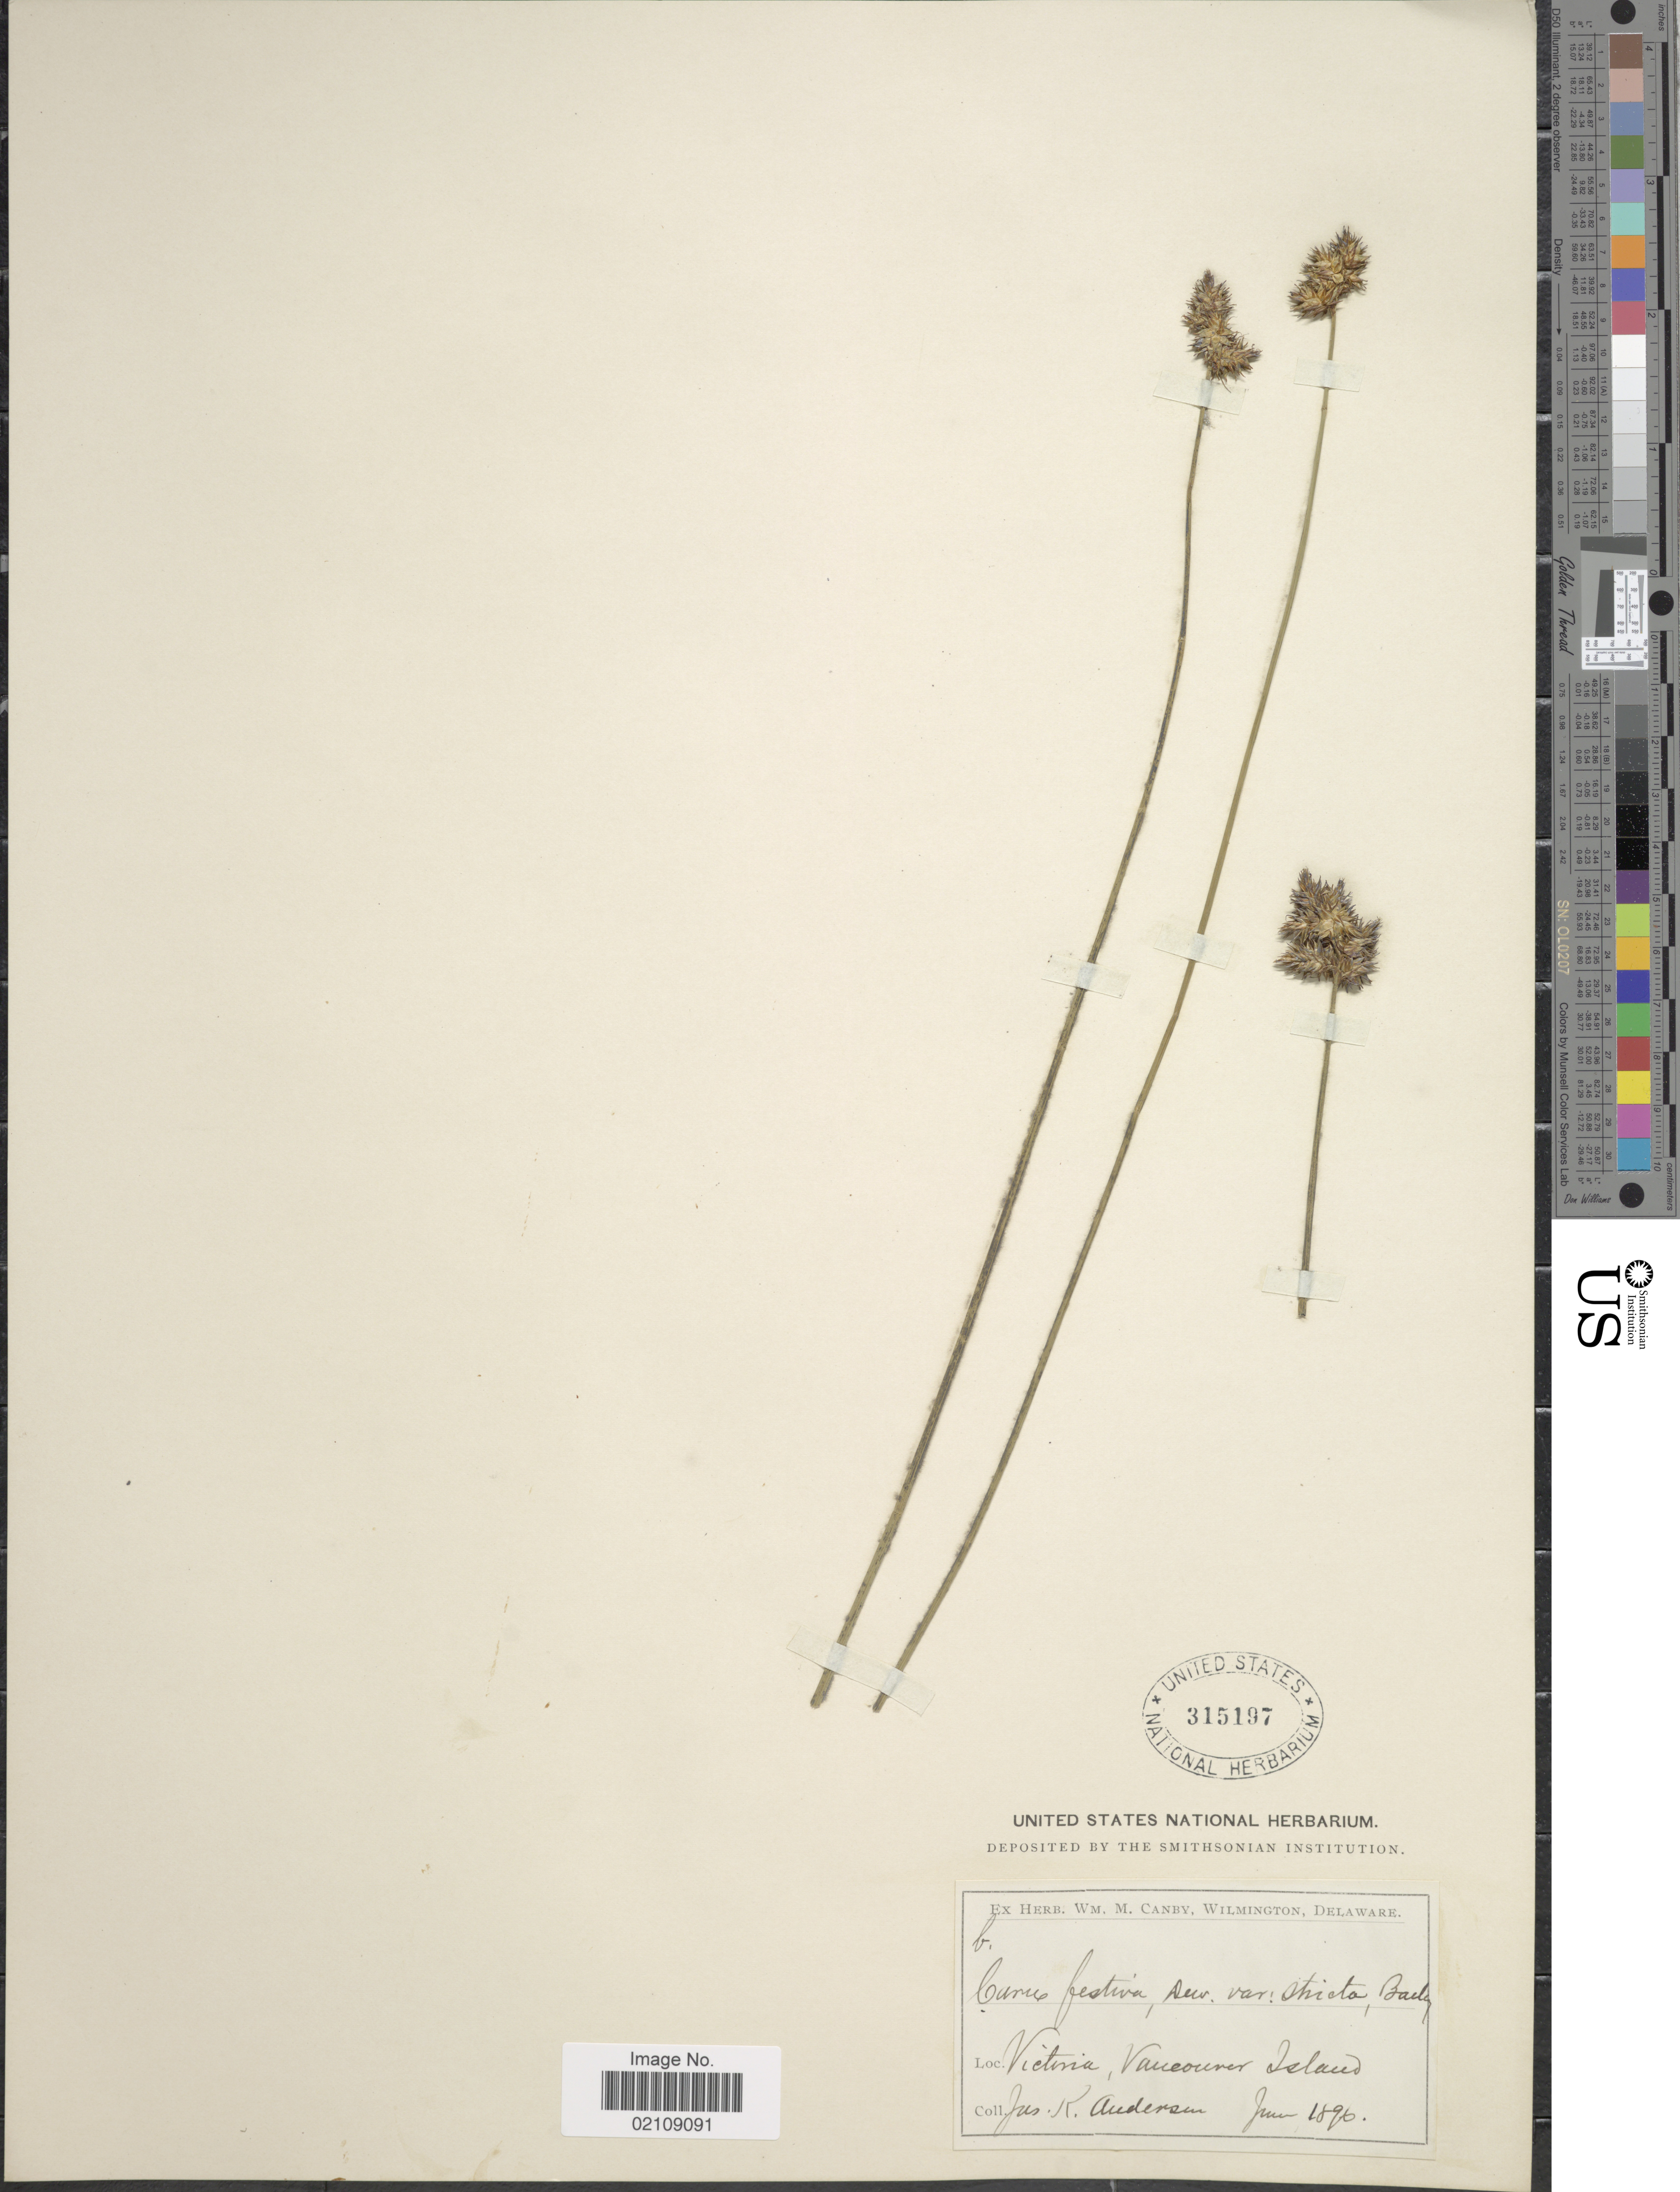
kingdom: Plantae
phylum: Tracheophyta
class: Liliopsida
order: Poales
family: Cyperaceae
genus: Carex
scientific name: Carex pachystachya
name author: Cham. ex Steud.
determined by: Strong, Mark T., (BOT), Smithsonian Institution - National Museum of Natural History (UNITED STATES)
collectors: J. R. Anderson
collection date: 1896-06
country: Canada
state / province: British Columbia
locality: Victoria, Vancouver Island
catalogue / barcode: US 315197